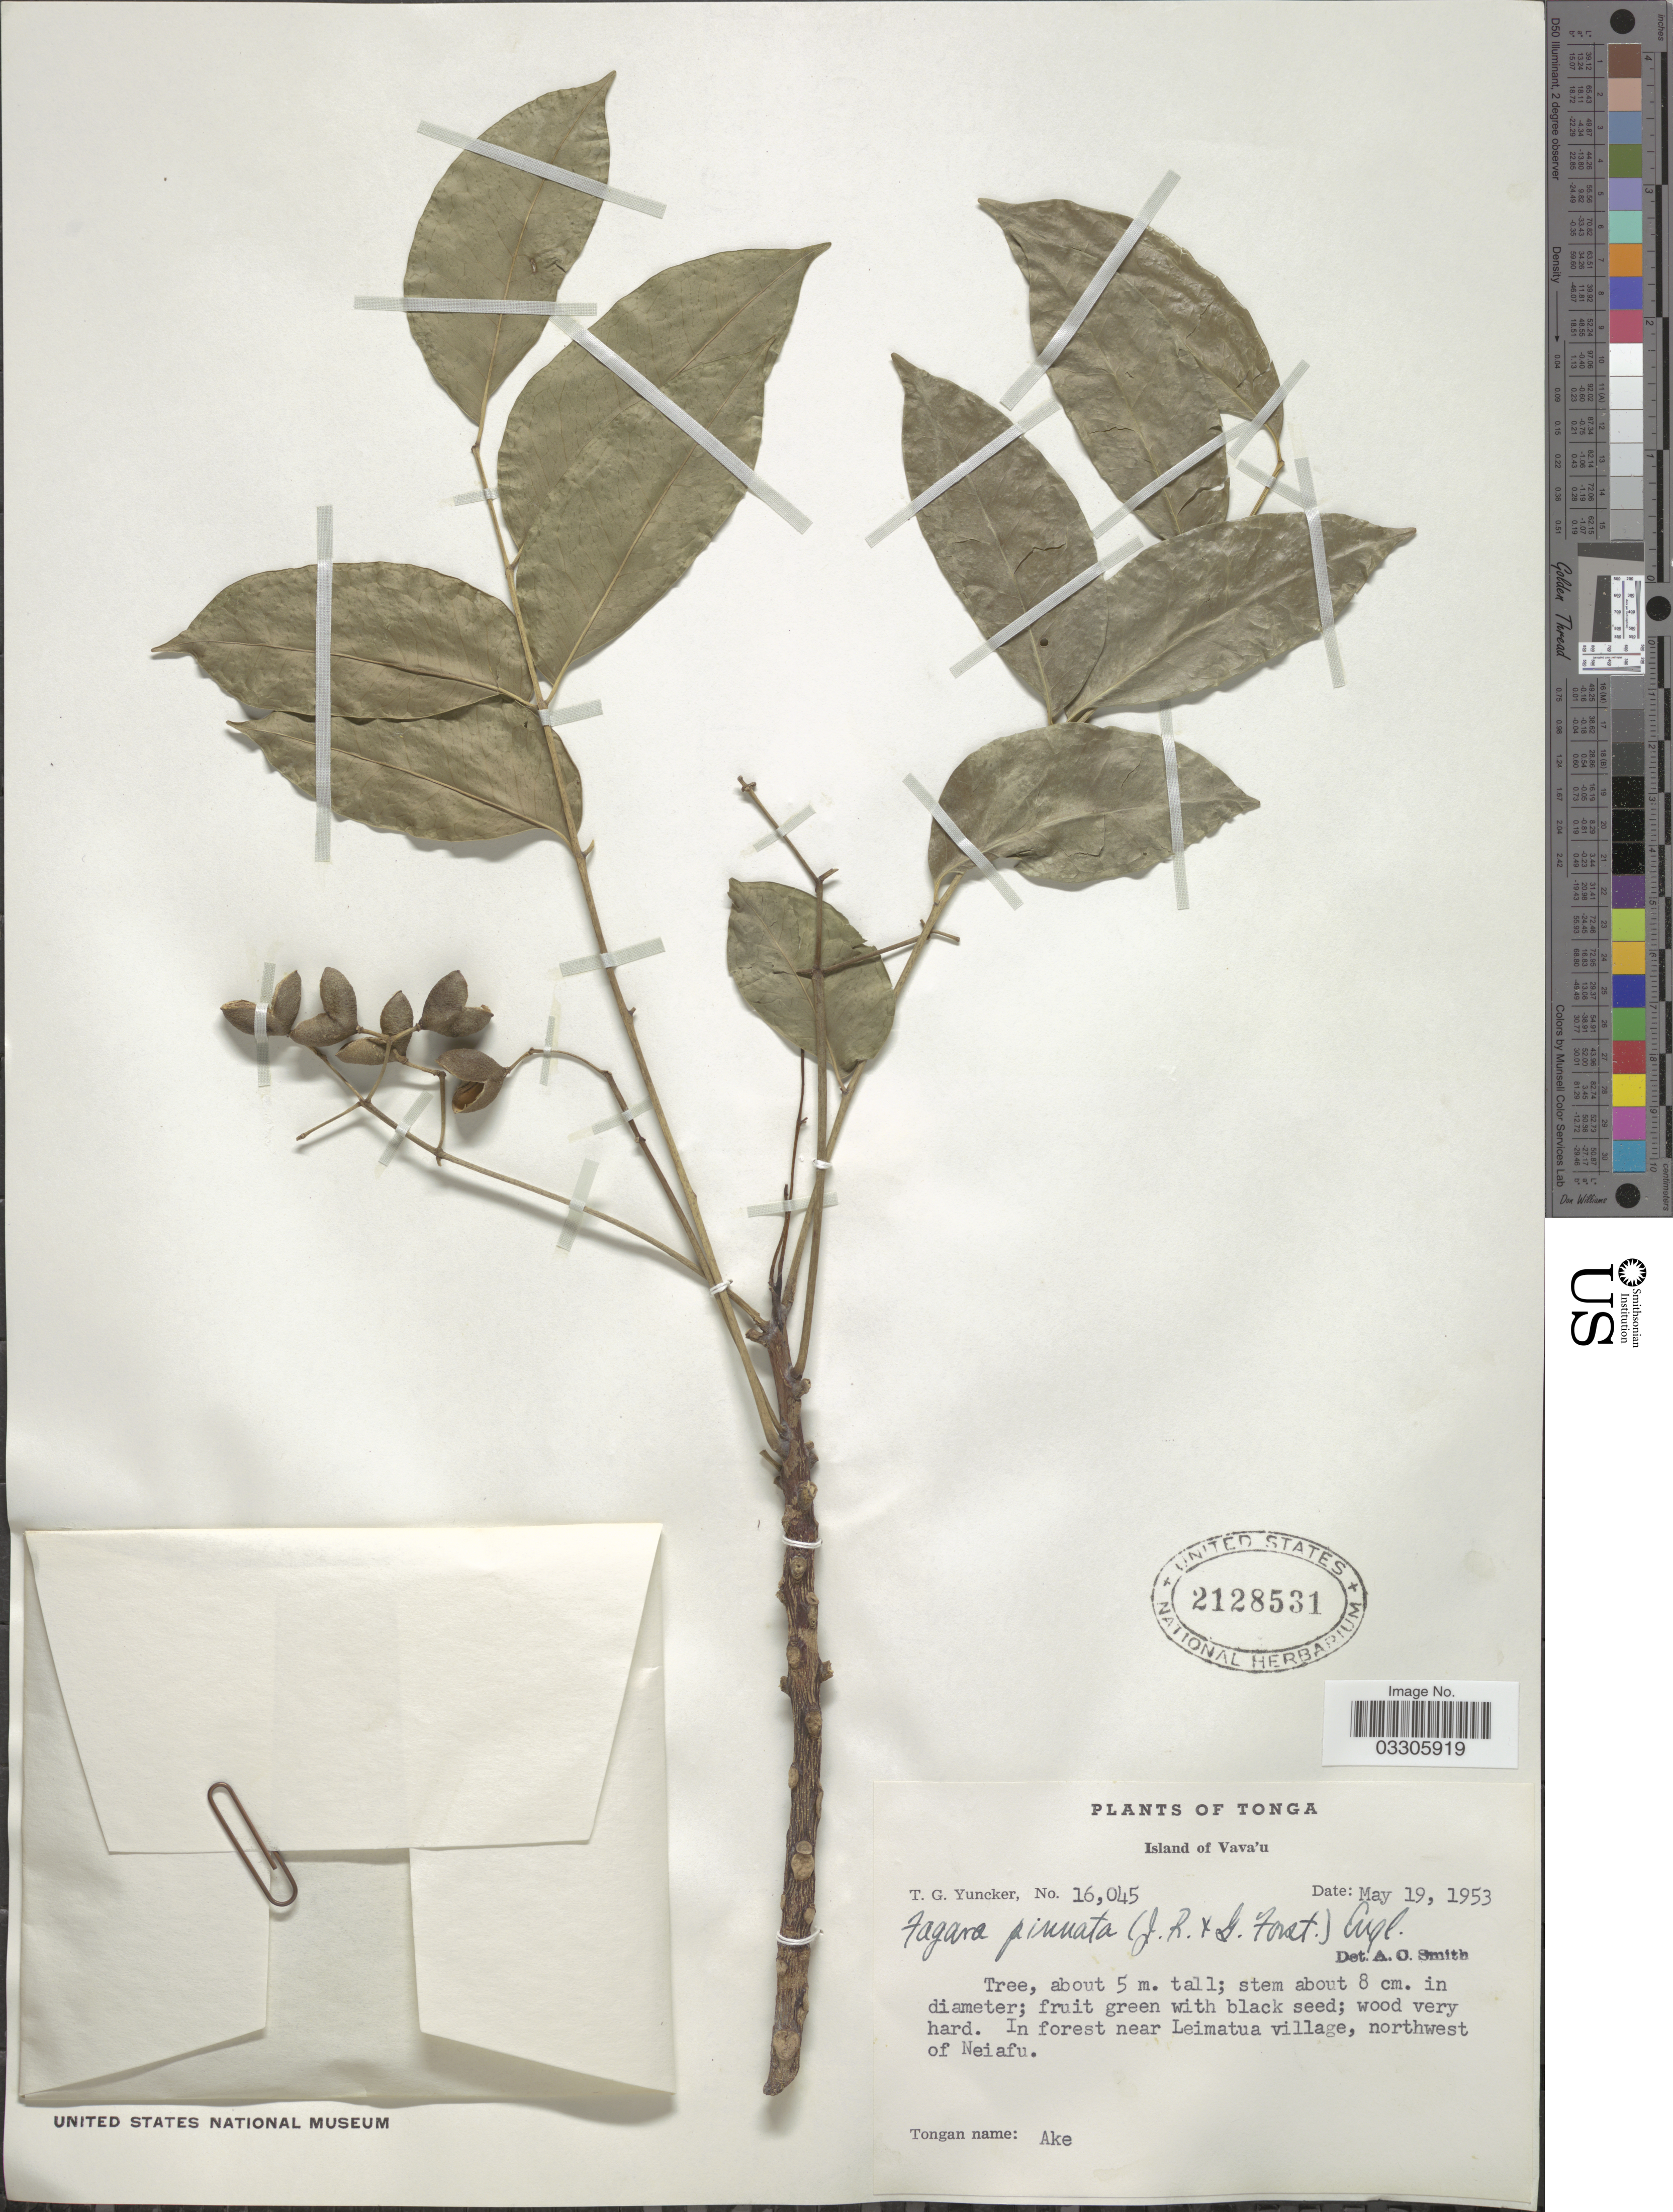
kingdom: Plantae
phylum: Tracheophyta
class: Magnoliopsida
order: Sapindales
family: Rutaceae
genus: Zanthoxylum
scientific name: Zanthoxylum pinnatum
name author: Druce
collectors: T. G. Yuncker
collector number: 16045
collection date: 1953-05-19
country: Tonga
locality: Island of Vava'u, In forest near Leimatua village, northwest of Neiafu.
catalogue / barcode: US 2128531